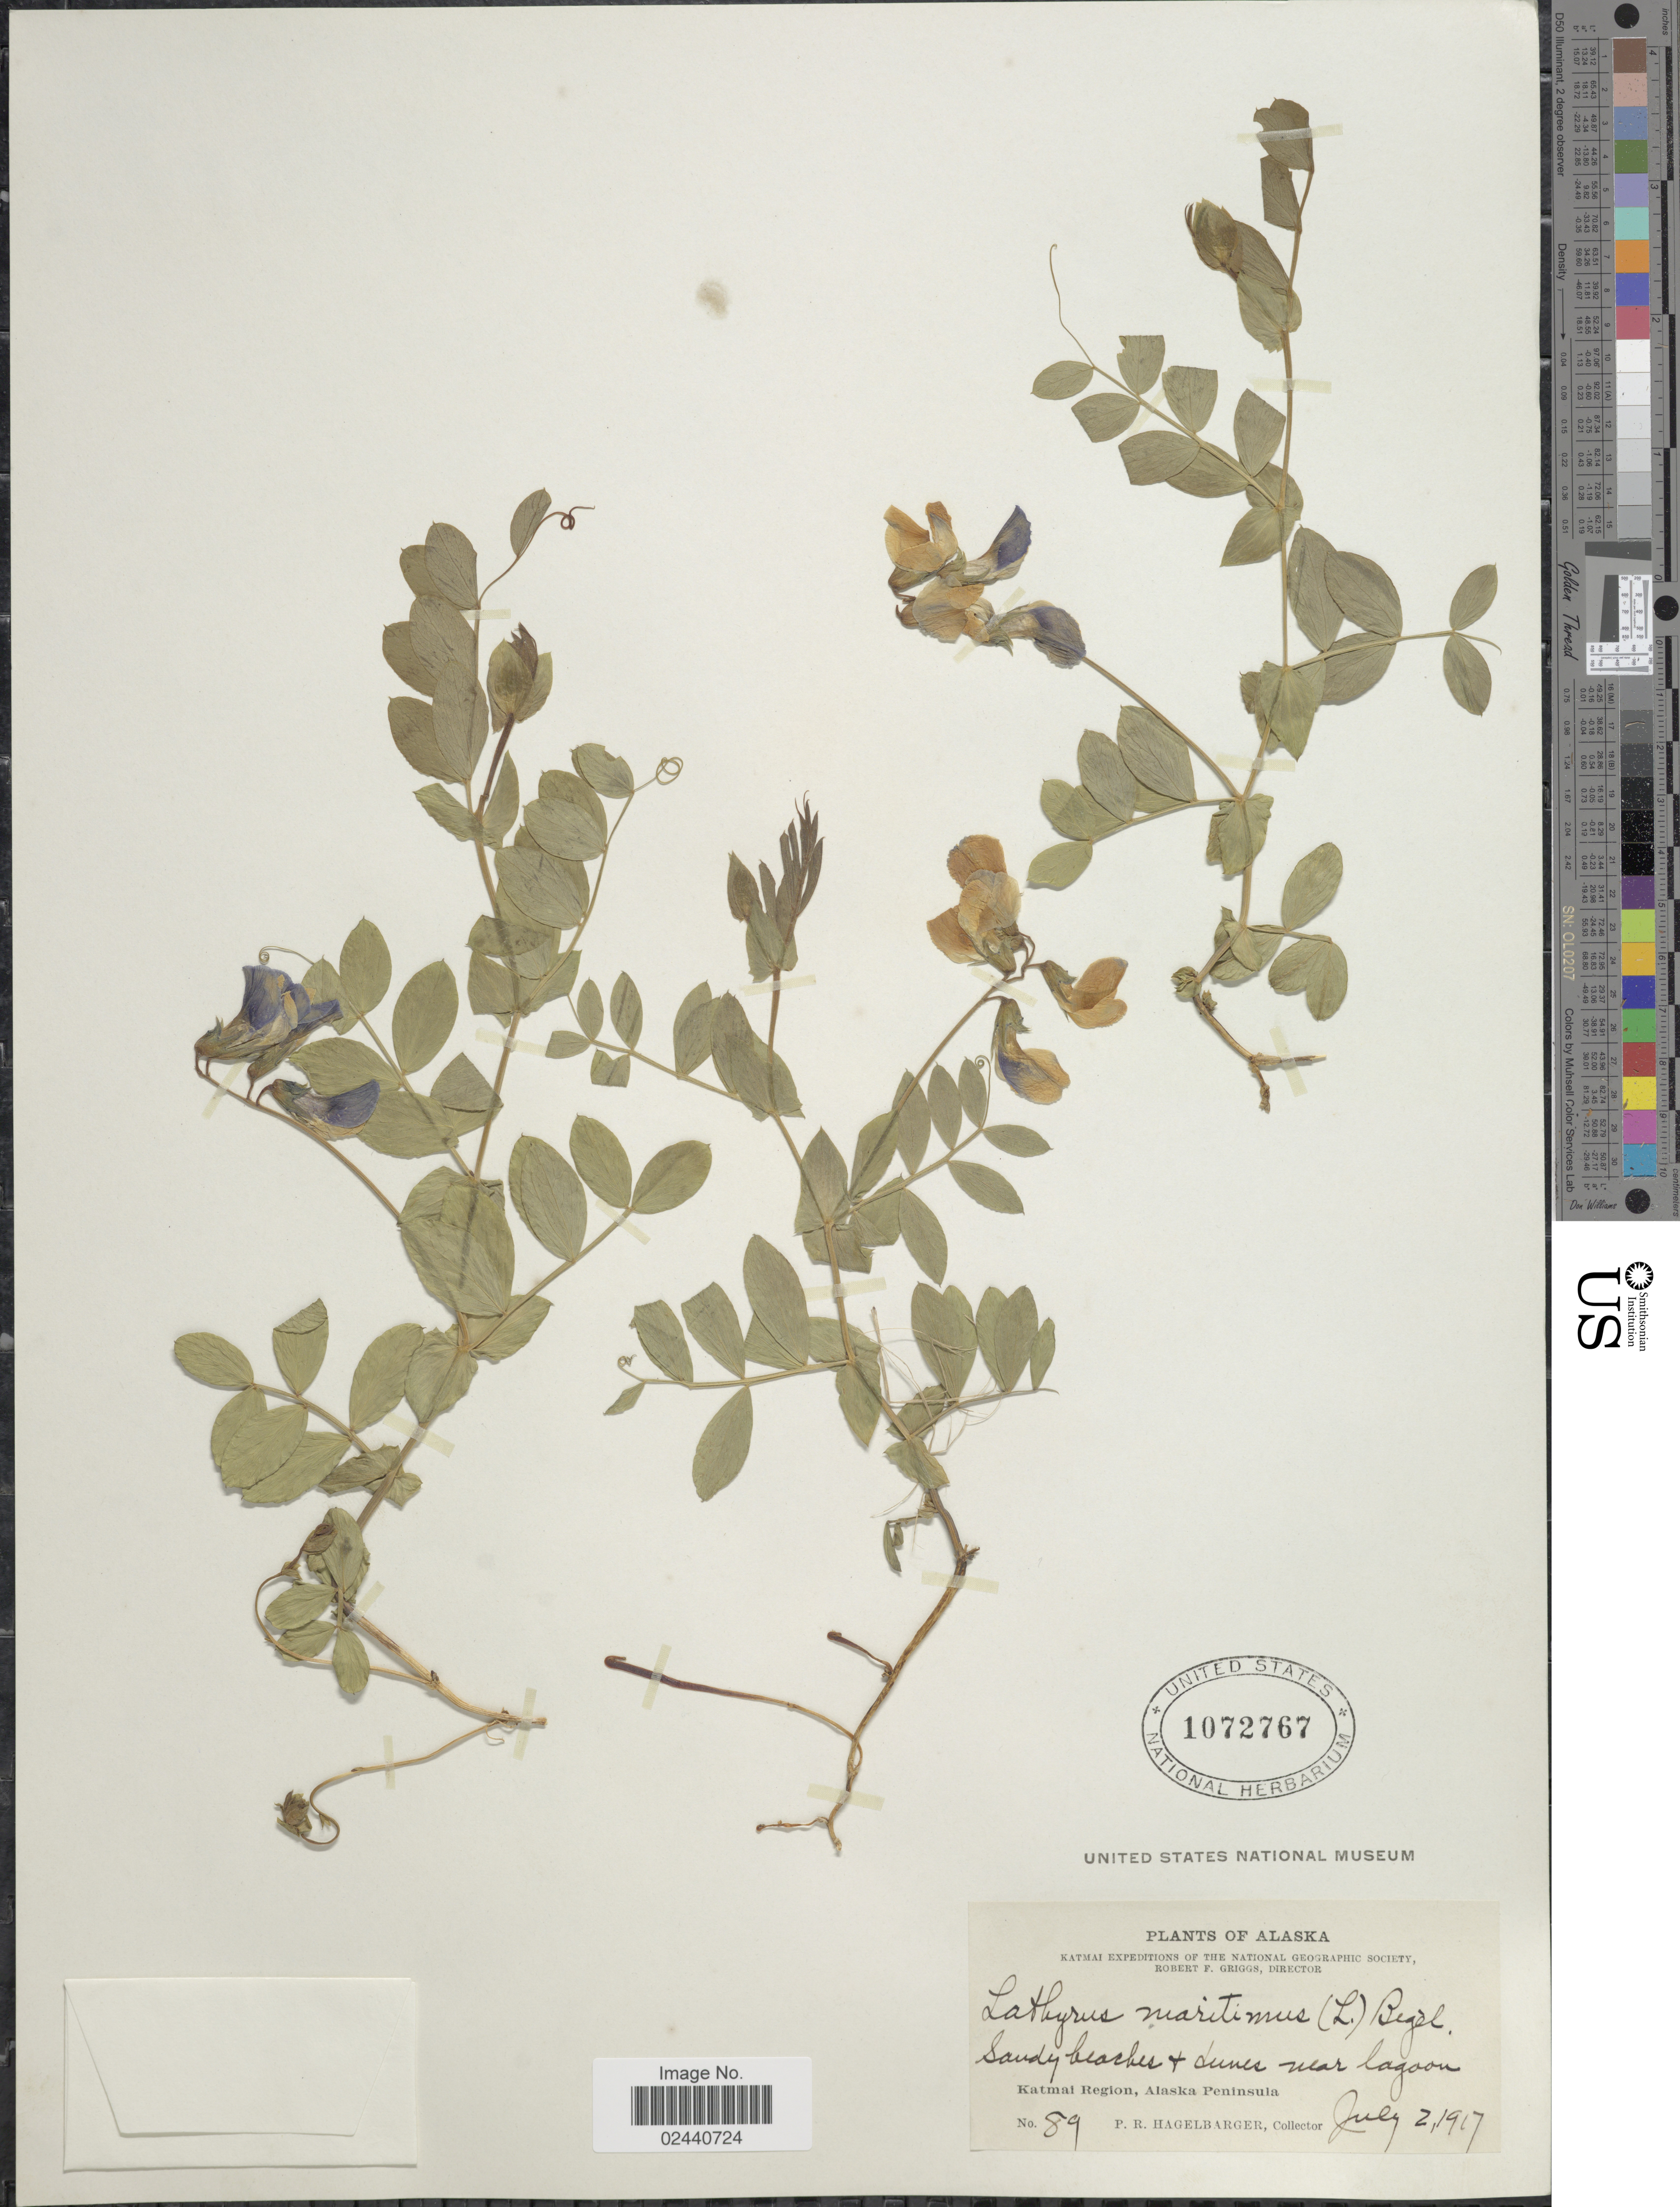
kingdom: Plantae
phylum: Tracheophyta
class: Magnoliopsida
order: Fabales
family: Fabaceae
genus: Lathyrus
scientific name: Lathyrus japonicus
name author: Willd.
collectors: P. Hagelbarger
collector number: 89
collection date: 1917-07-02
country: United States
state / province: Alaska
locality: Katmai Region, Alaska Peninsula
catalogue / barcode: US 1072767